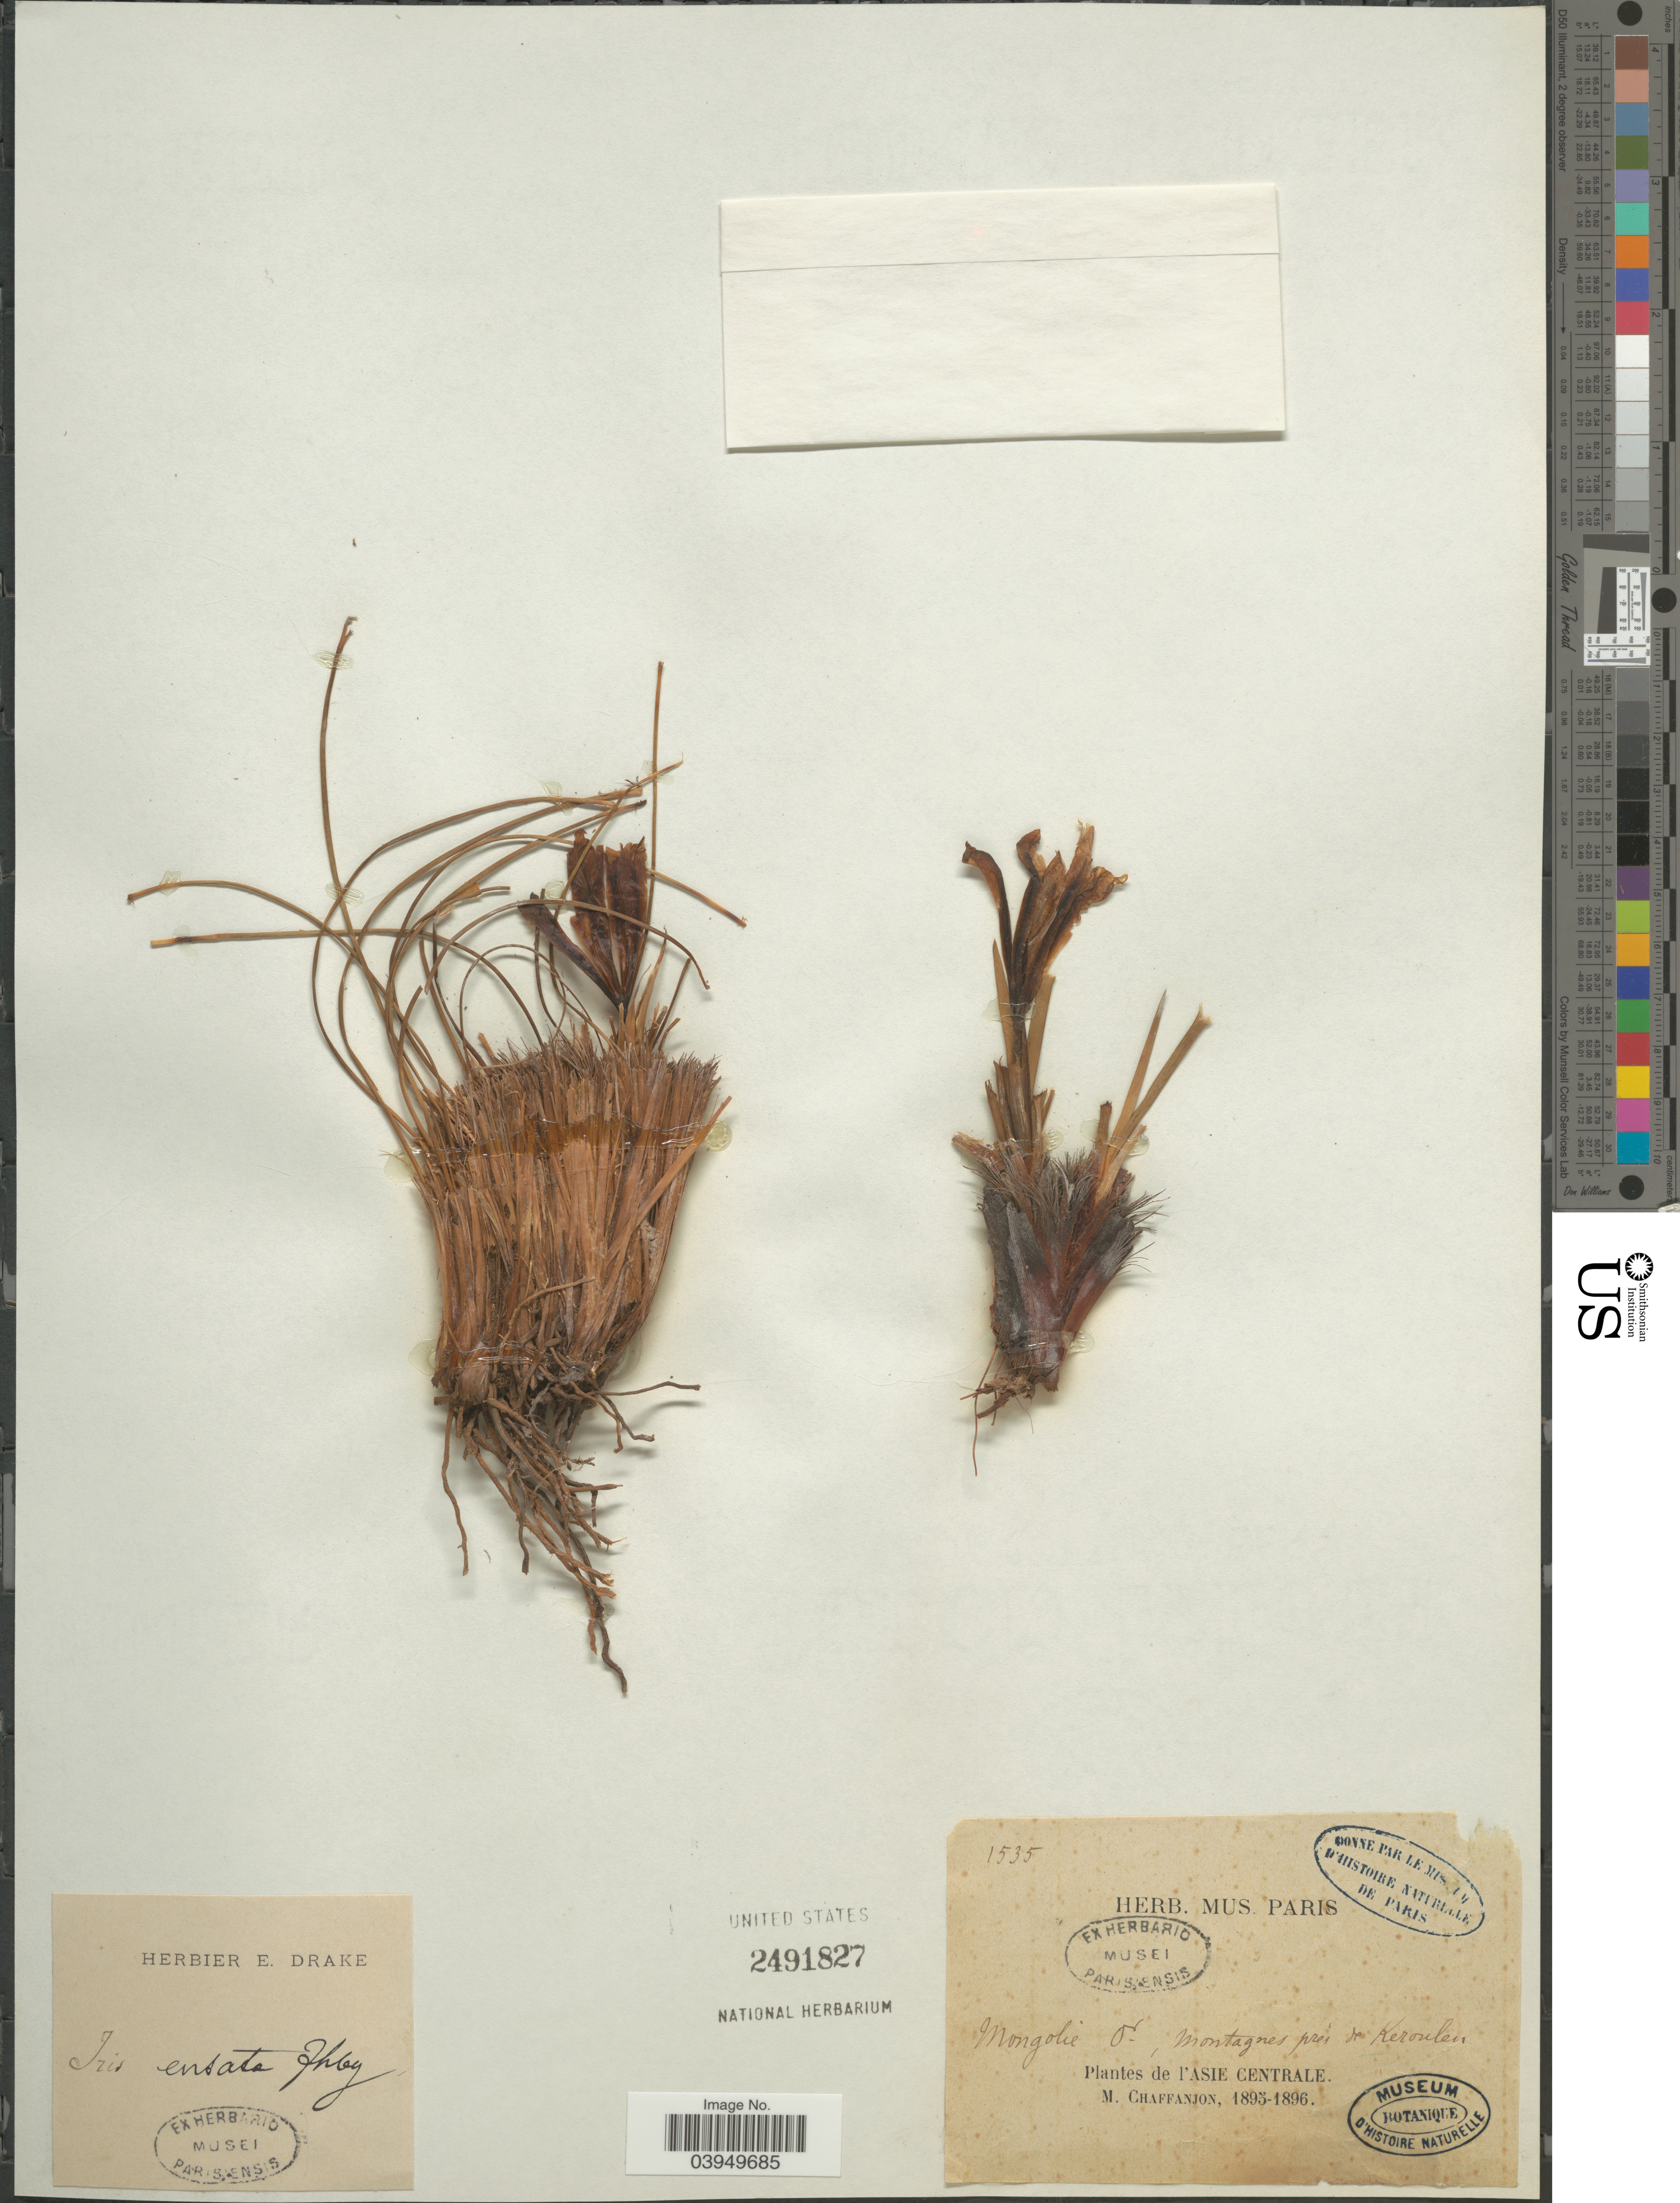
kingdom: Plantae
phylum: Tracheophyta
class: Liliopsida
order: Asparagales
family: Iridaceae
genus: Iris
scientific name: Iris ensata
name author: Thunb.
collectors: M. Chaffanjon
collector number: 1535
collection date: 1895/1896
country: Mongolia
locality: Mongolie T., montagnes près de Kerulen. L'Asie Centrale.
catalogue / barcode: US 2491827